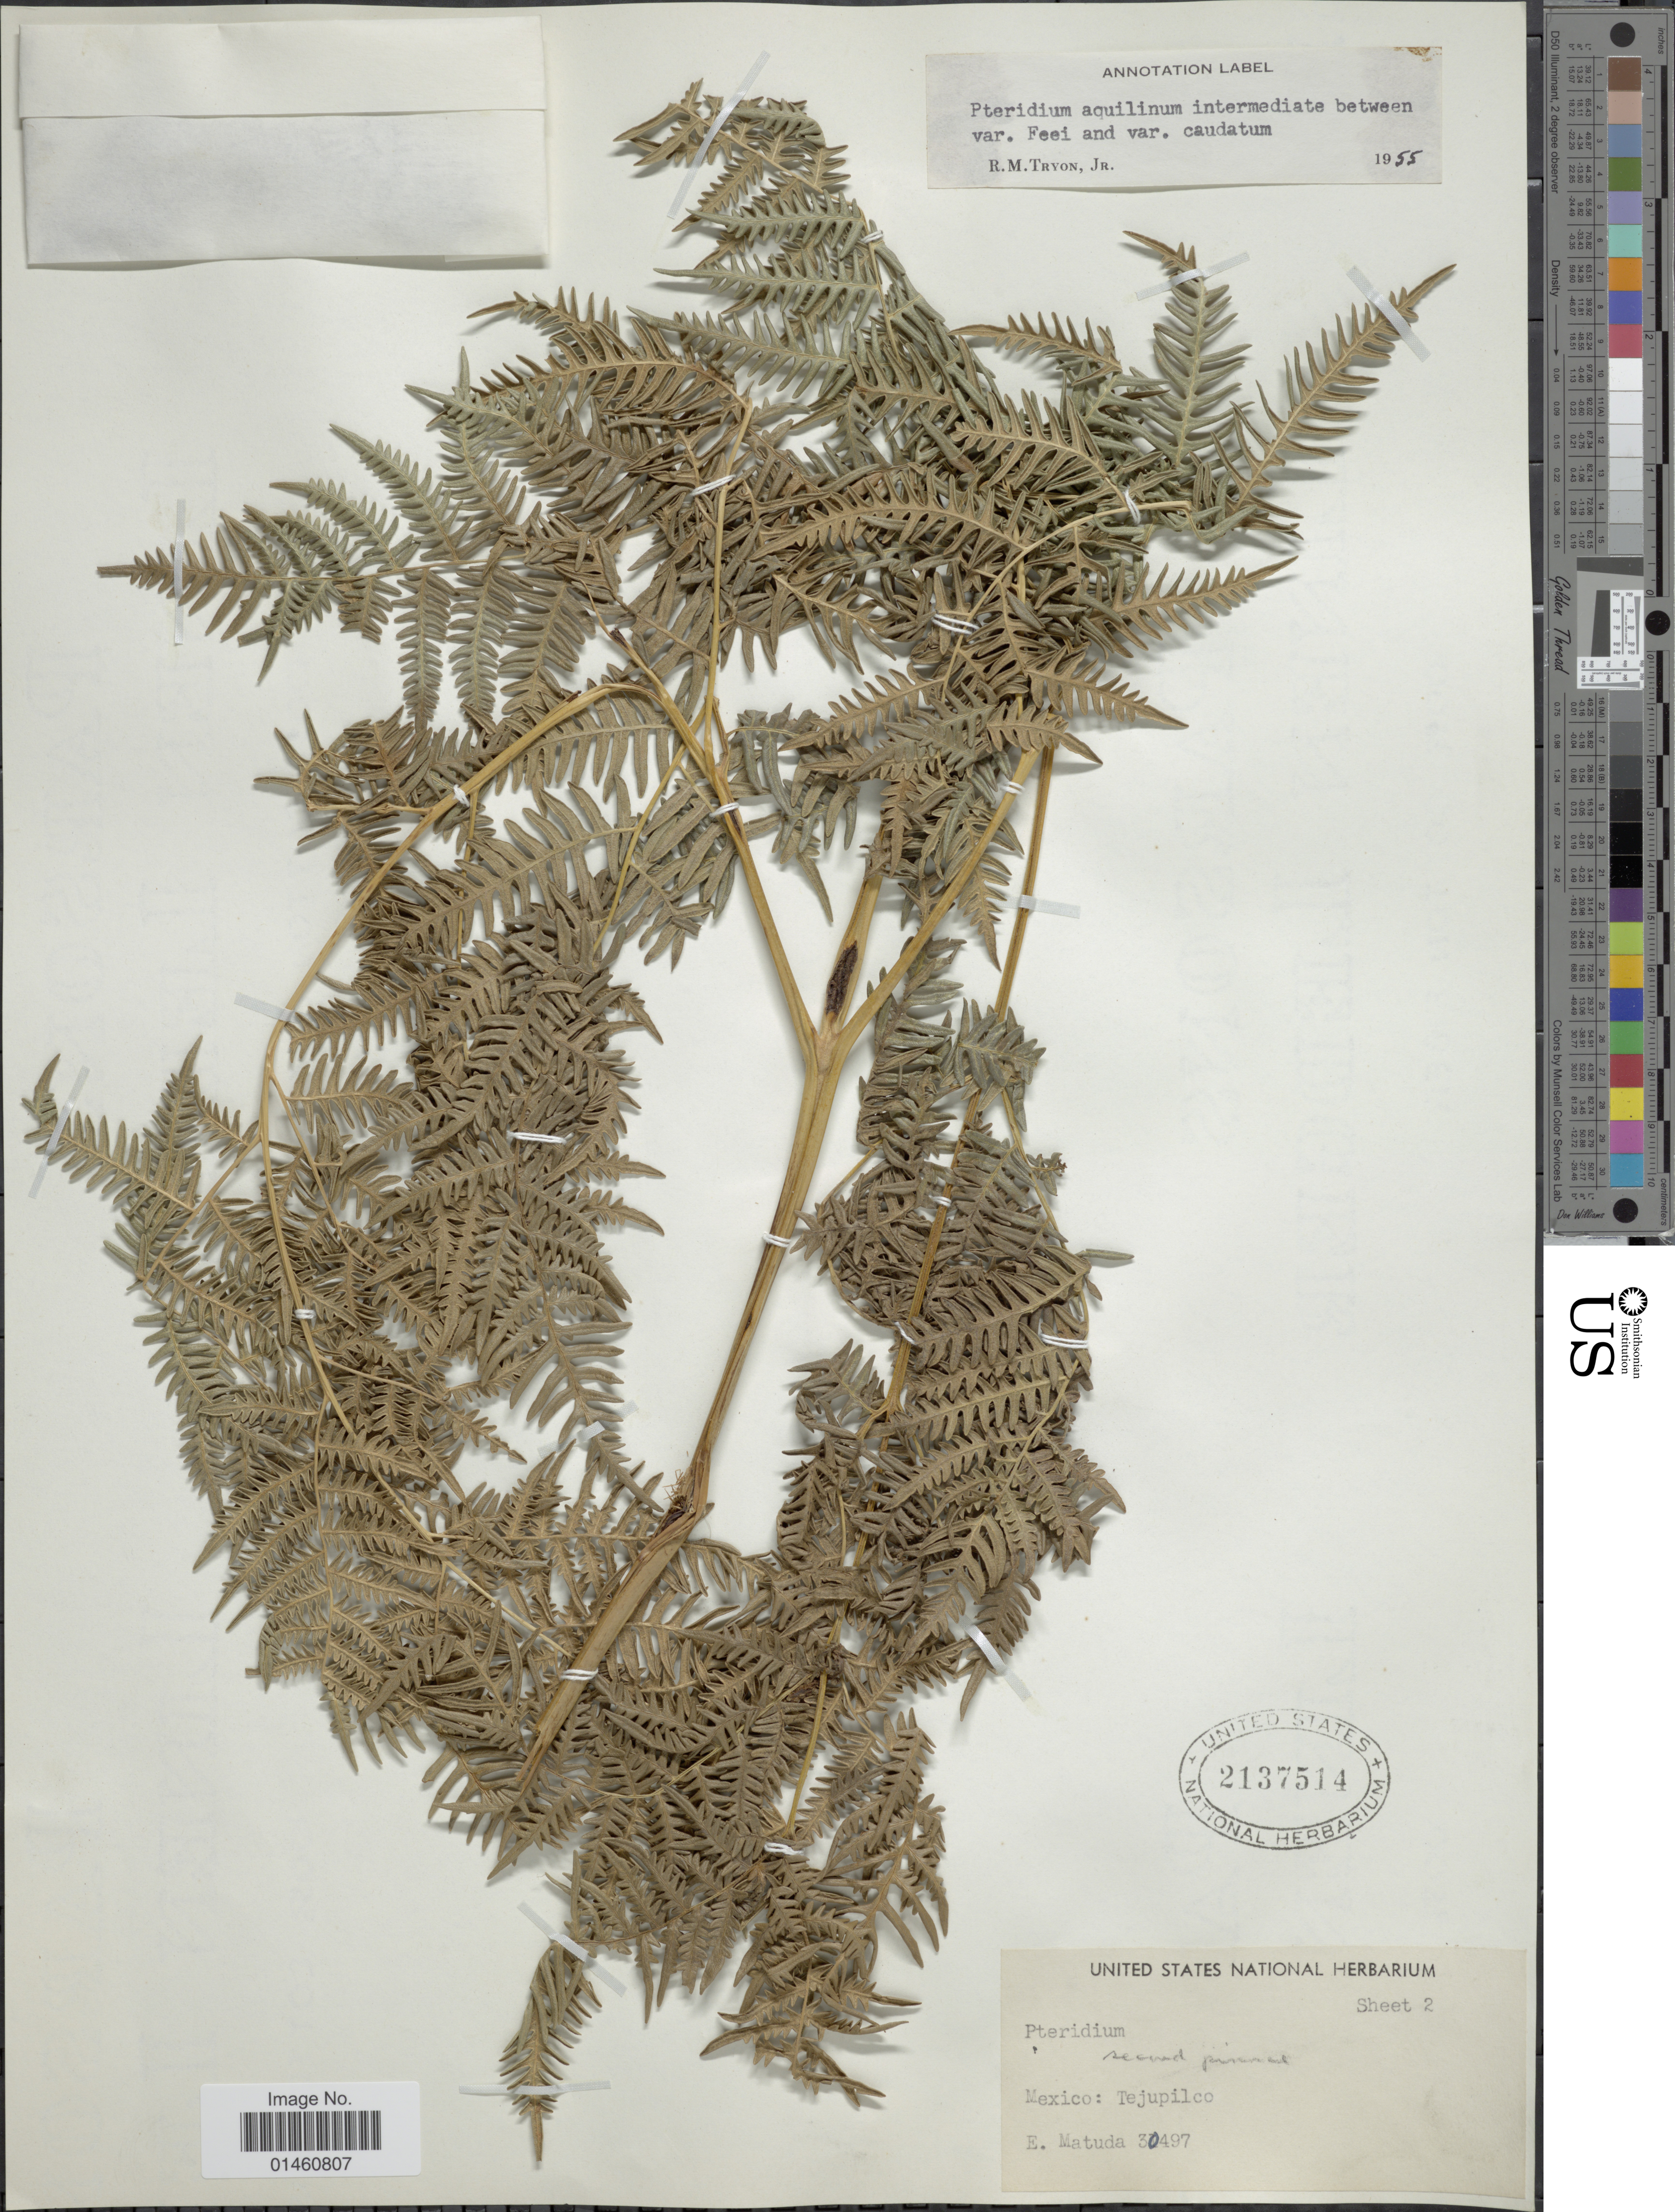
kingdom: Plantae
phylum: Tracheophyta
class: Polypodiopsida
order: Polypodiales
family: Dennstaedtiaceae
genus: Pteridium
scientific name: Pteridium aquilinum var. feei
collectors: E. Matuda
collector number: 30497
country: Mexico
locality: Tejupilco.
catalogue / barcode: US 2137514